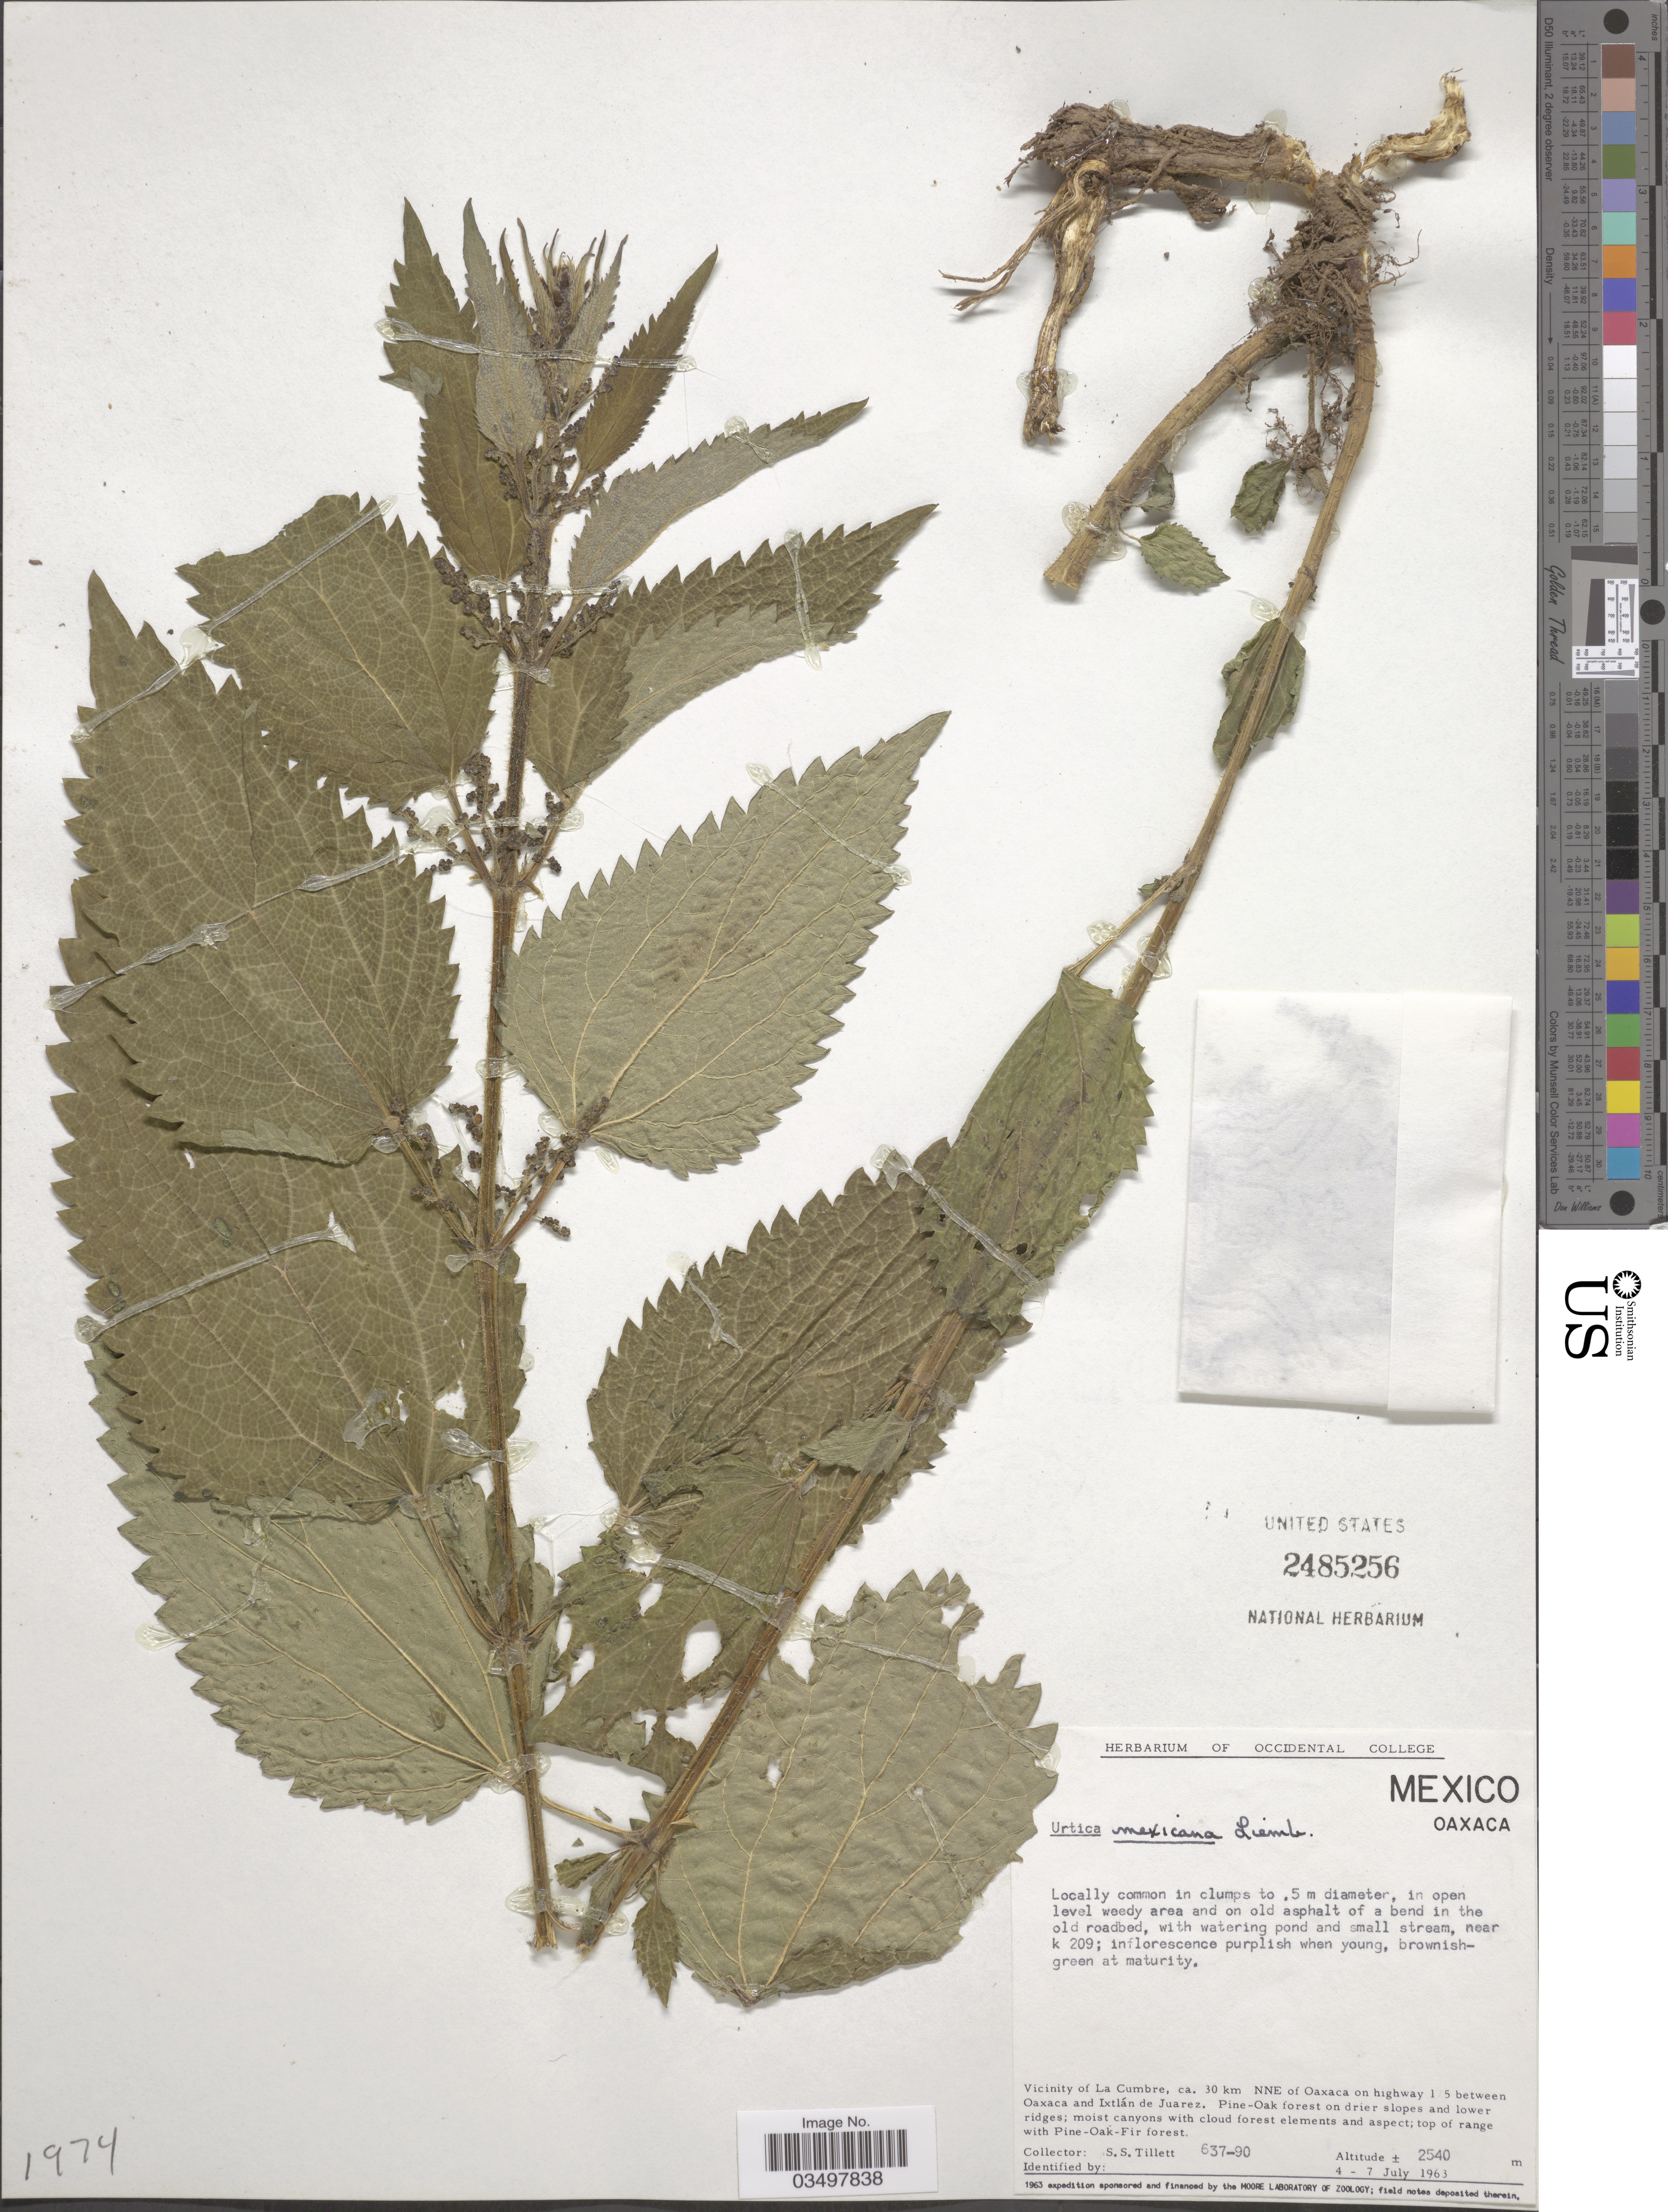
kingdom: Plantae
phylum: Tracheophyta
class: Magnoliopsida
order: Rosales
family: Urticaceae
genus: Urtica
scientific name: Urtica mexicana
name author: Liebm.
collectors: S. S. Tillett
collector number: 637-90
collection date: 1963-07-04/1963-07-07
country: Mexico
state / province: Oaxaca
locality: Vicinity of La Cumbre, ca. 30 km NNE of Oaxaca on highway 1 5 between Oaxaca and Ixtlán de Juarez.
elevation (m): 2540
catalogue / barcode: US 2485256